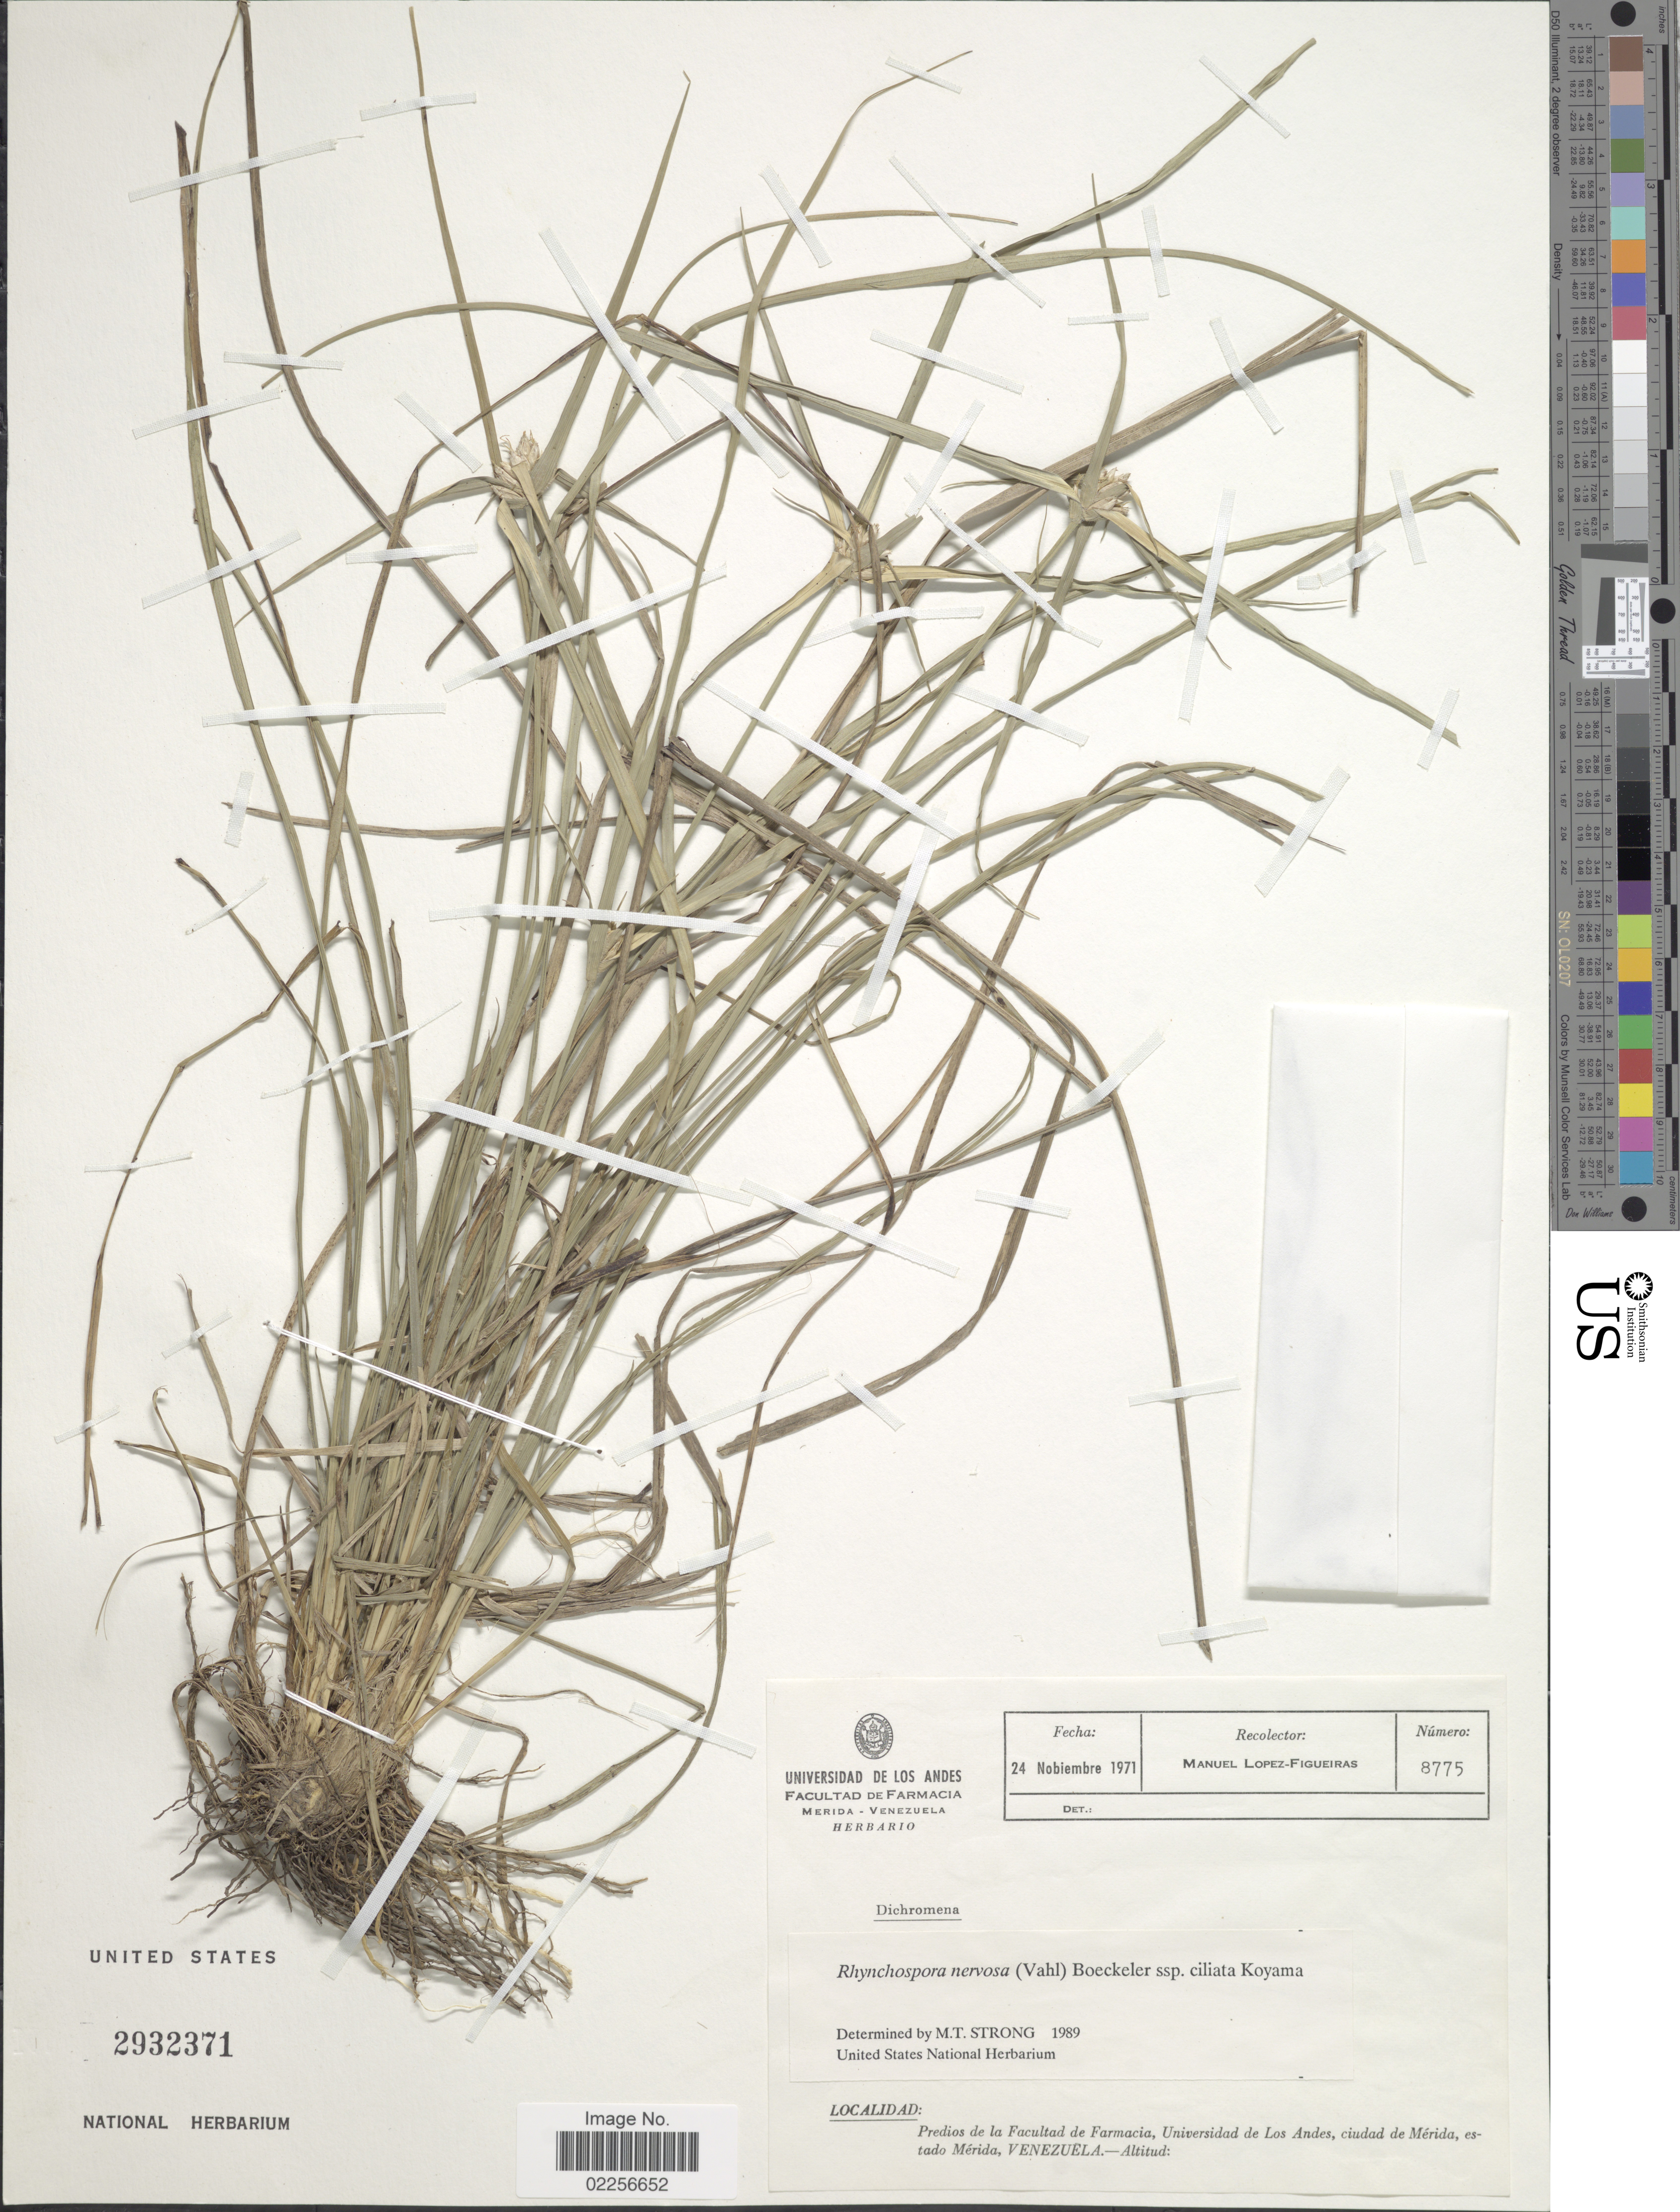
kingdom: Plantae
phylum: Tracheophyta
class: Liliopsida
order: Poales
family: Cyperaceae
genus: Rhynchospora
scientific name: Rhynchospora ciliata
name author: (G. Mey.) Kük.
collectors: M. López Figueiras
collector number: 8775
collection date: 1971-11-24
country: Venezuela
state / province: Mérida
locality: Predios de la Facultad de Farmacia, Universidad de Los Andes, ciudad de Merida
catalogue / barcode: US 2932371